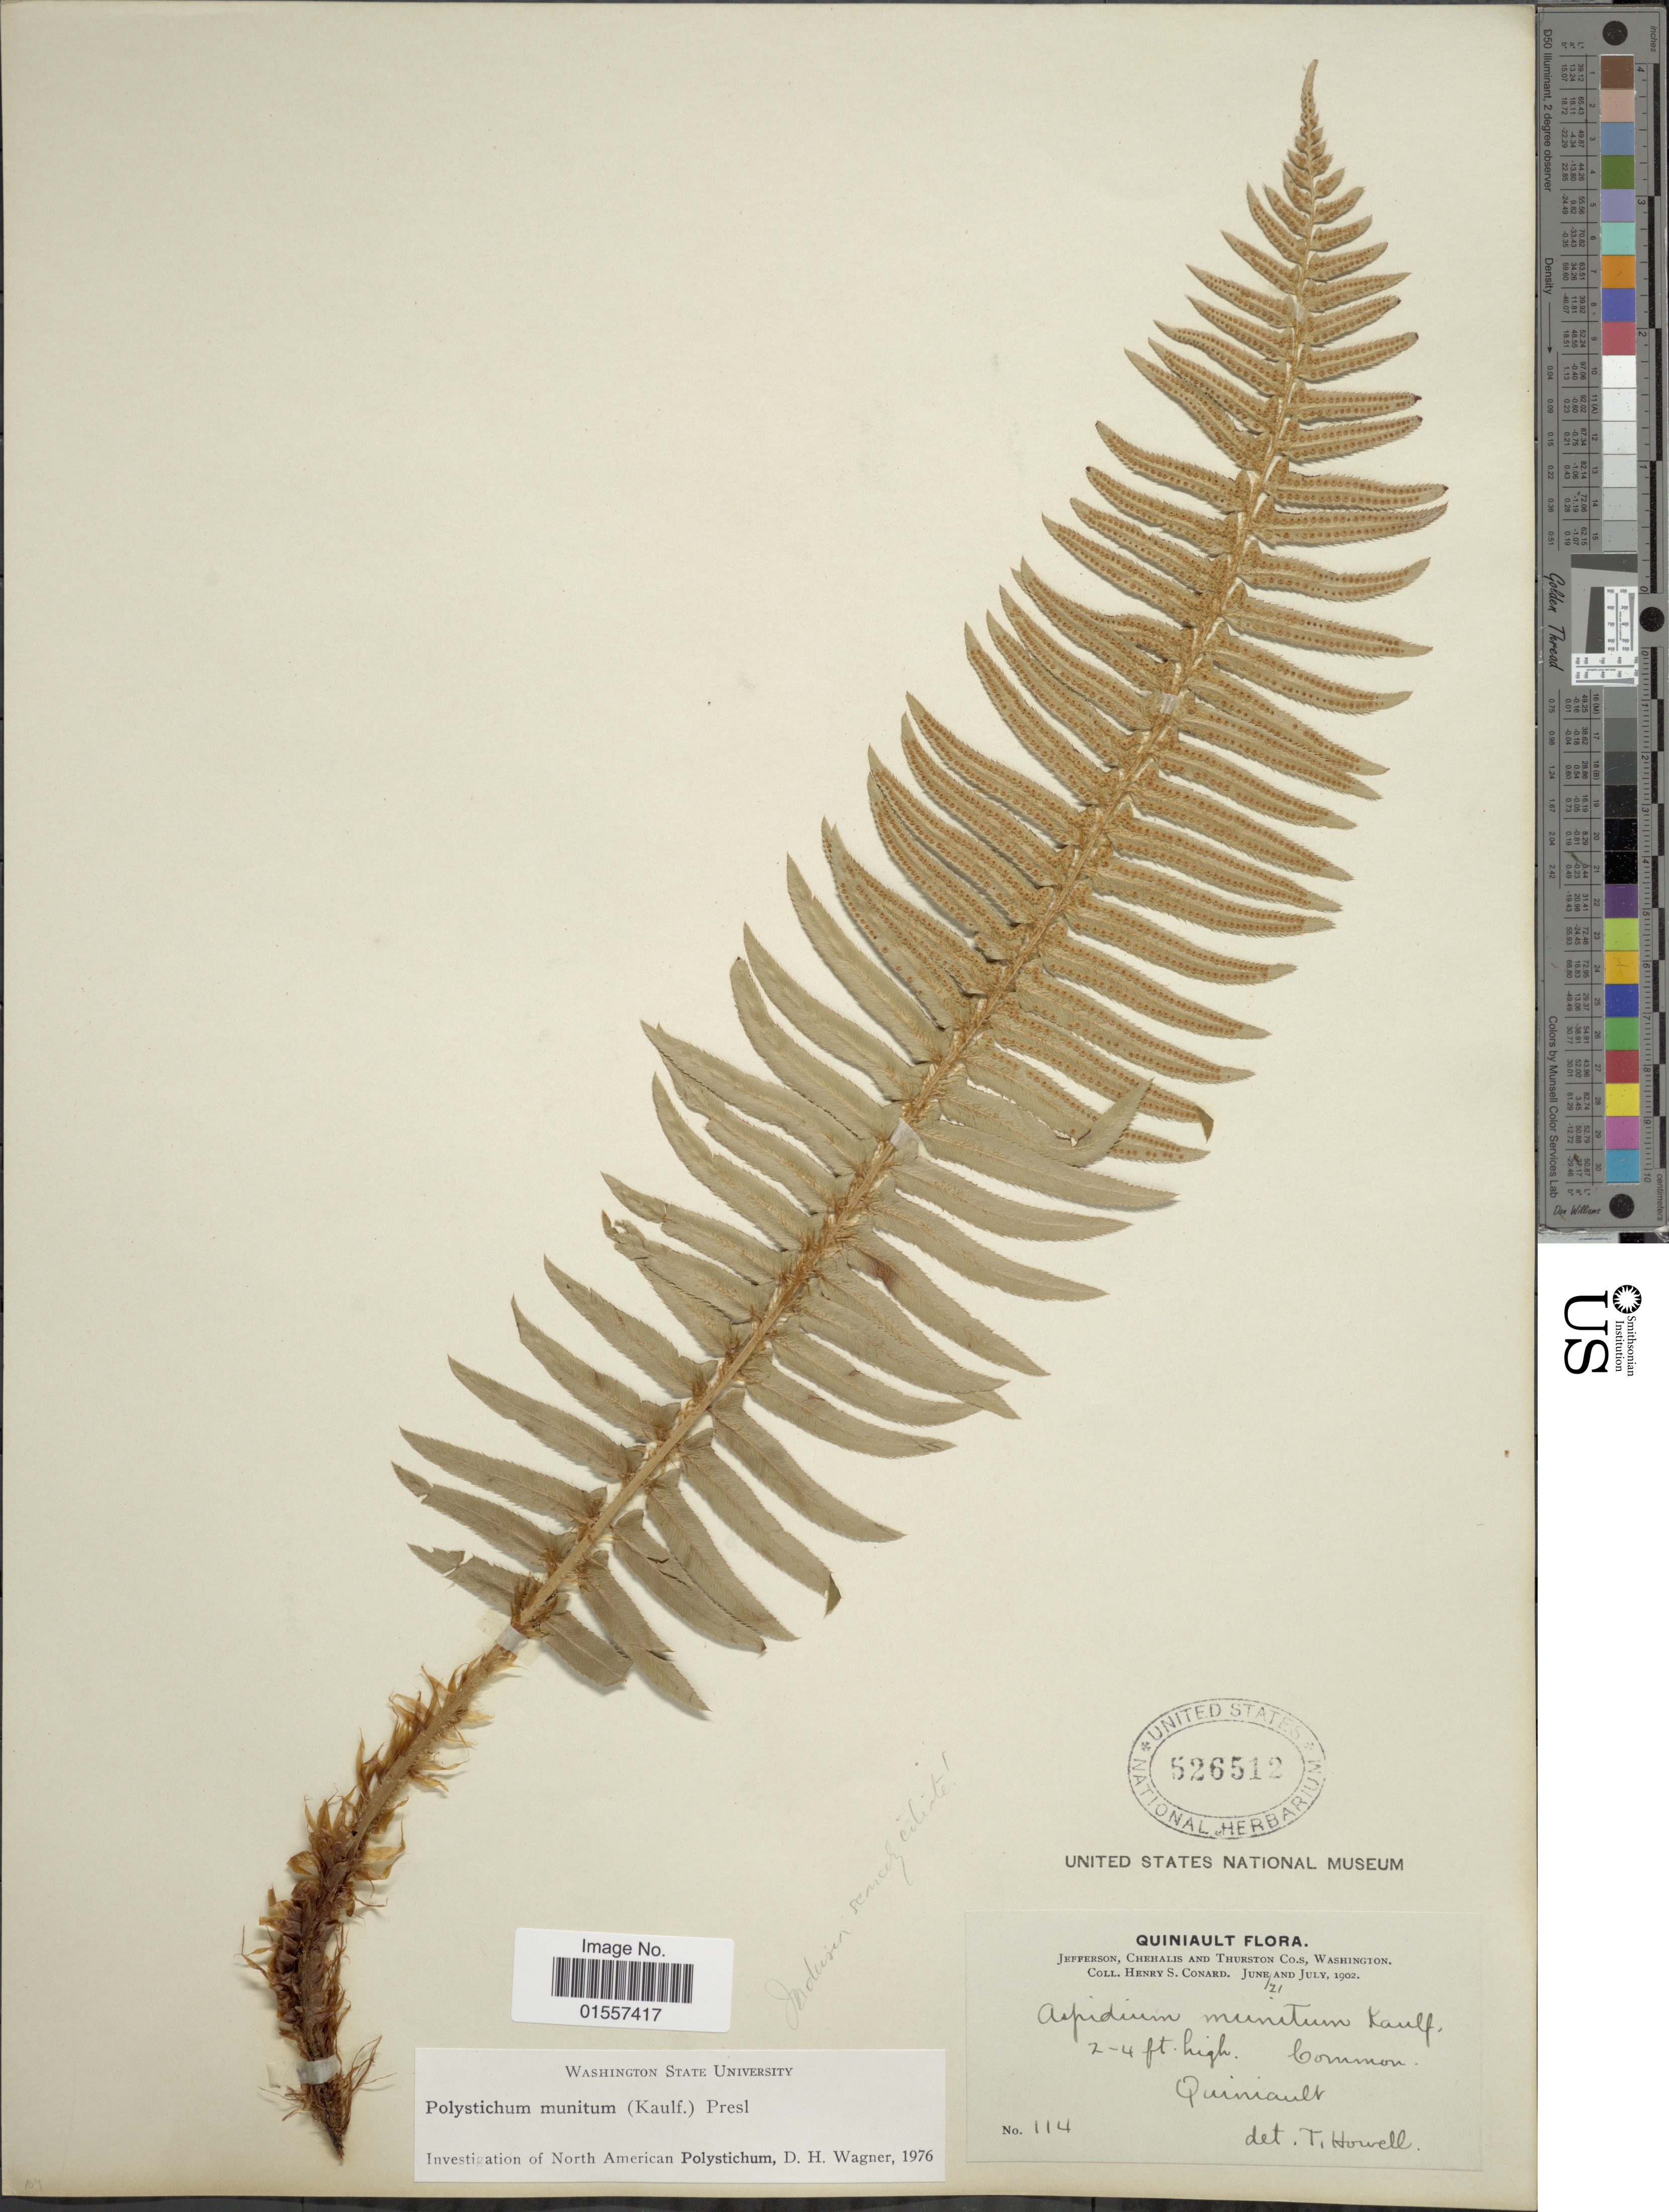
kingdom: Plantae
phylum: Tracheophyta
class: Polypodiopsida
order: Polypodiales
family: Dryopteridaceae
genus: Polystichum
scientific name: Polystichum munitum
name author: (Kaulf.) C. Presl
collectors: H. S. Conard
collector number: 114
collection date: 1902-06-21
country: United States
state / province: Washington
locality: Washington, Quiniault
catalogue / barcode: US 526512